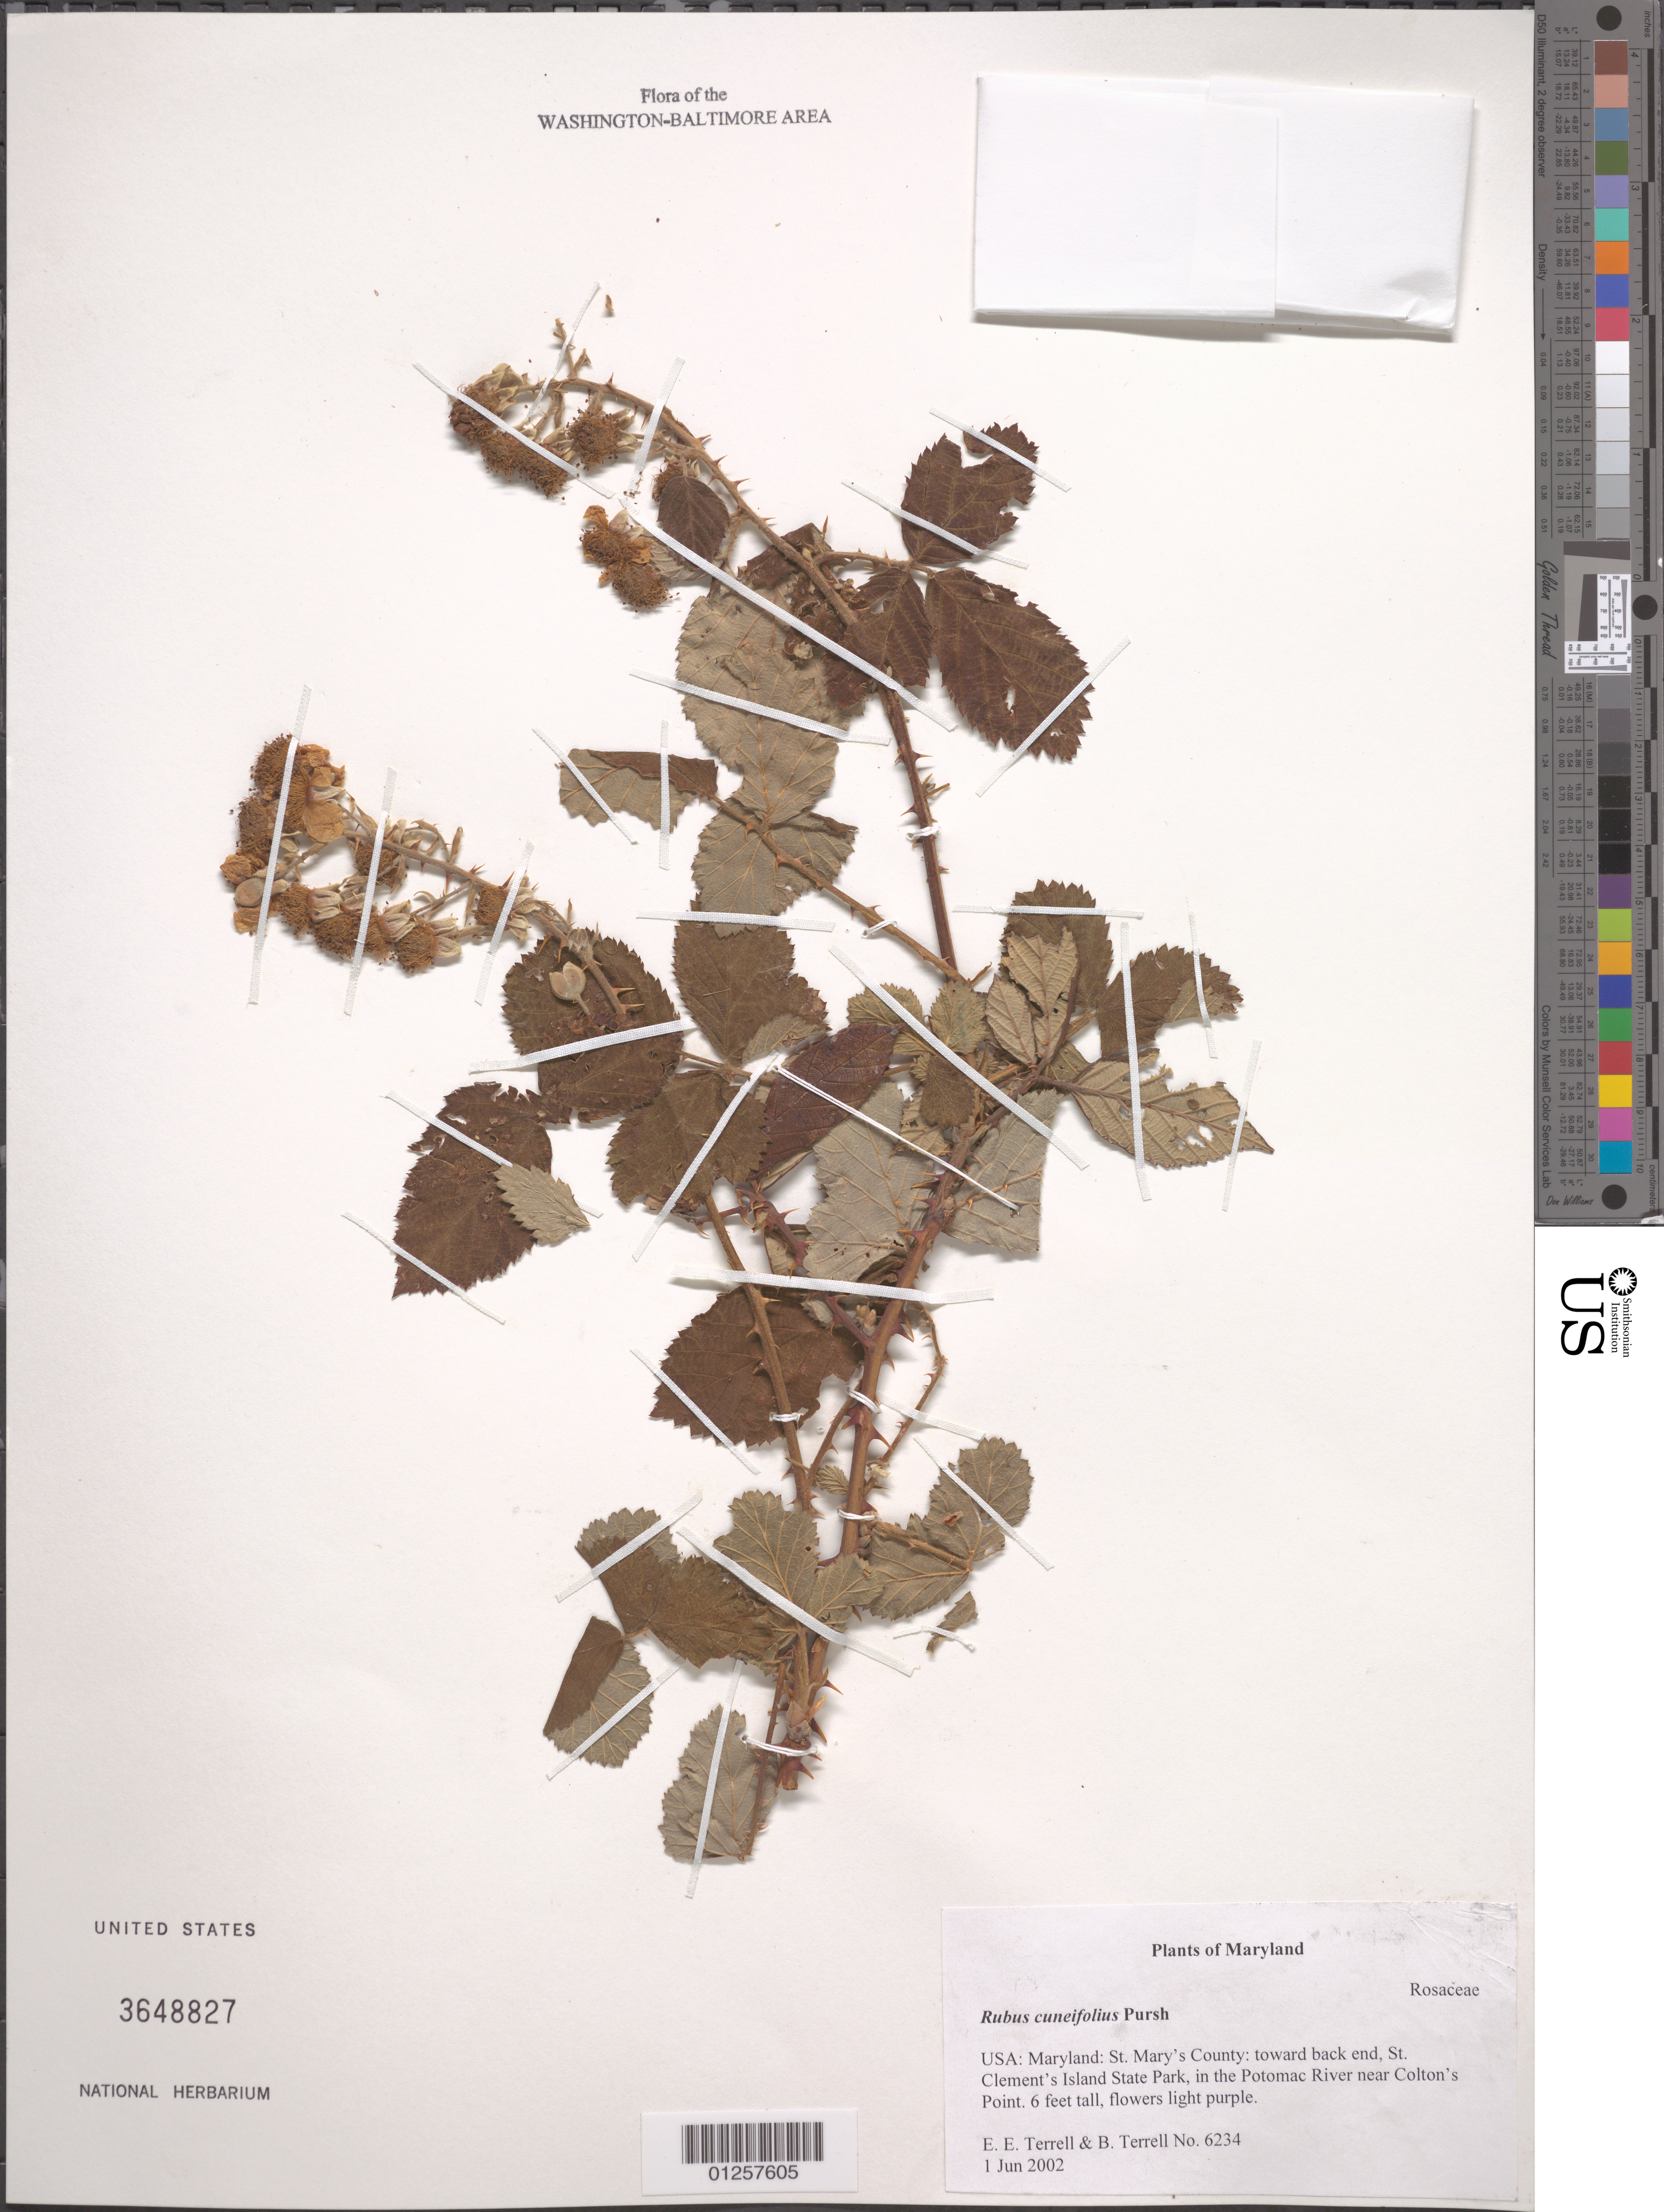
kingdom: Plantae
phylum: Tracheophyta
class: Magnoliopsida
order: Rosales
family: Rosaceae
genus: Rubus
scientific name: Rubus cuneifolius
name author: Pursh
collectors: E. E. Terrell & B. Terrell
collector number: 6234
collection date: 2002-06-01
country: United States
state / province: Maryland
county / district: St. Mary's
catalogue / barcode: US 3648827